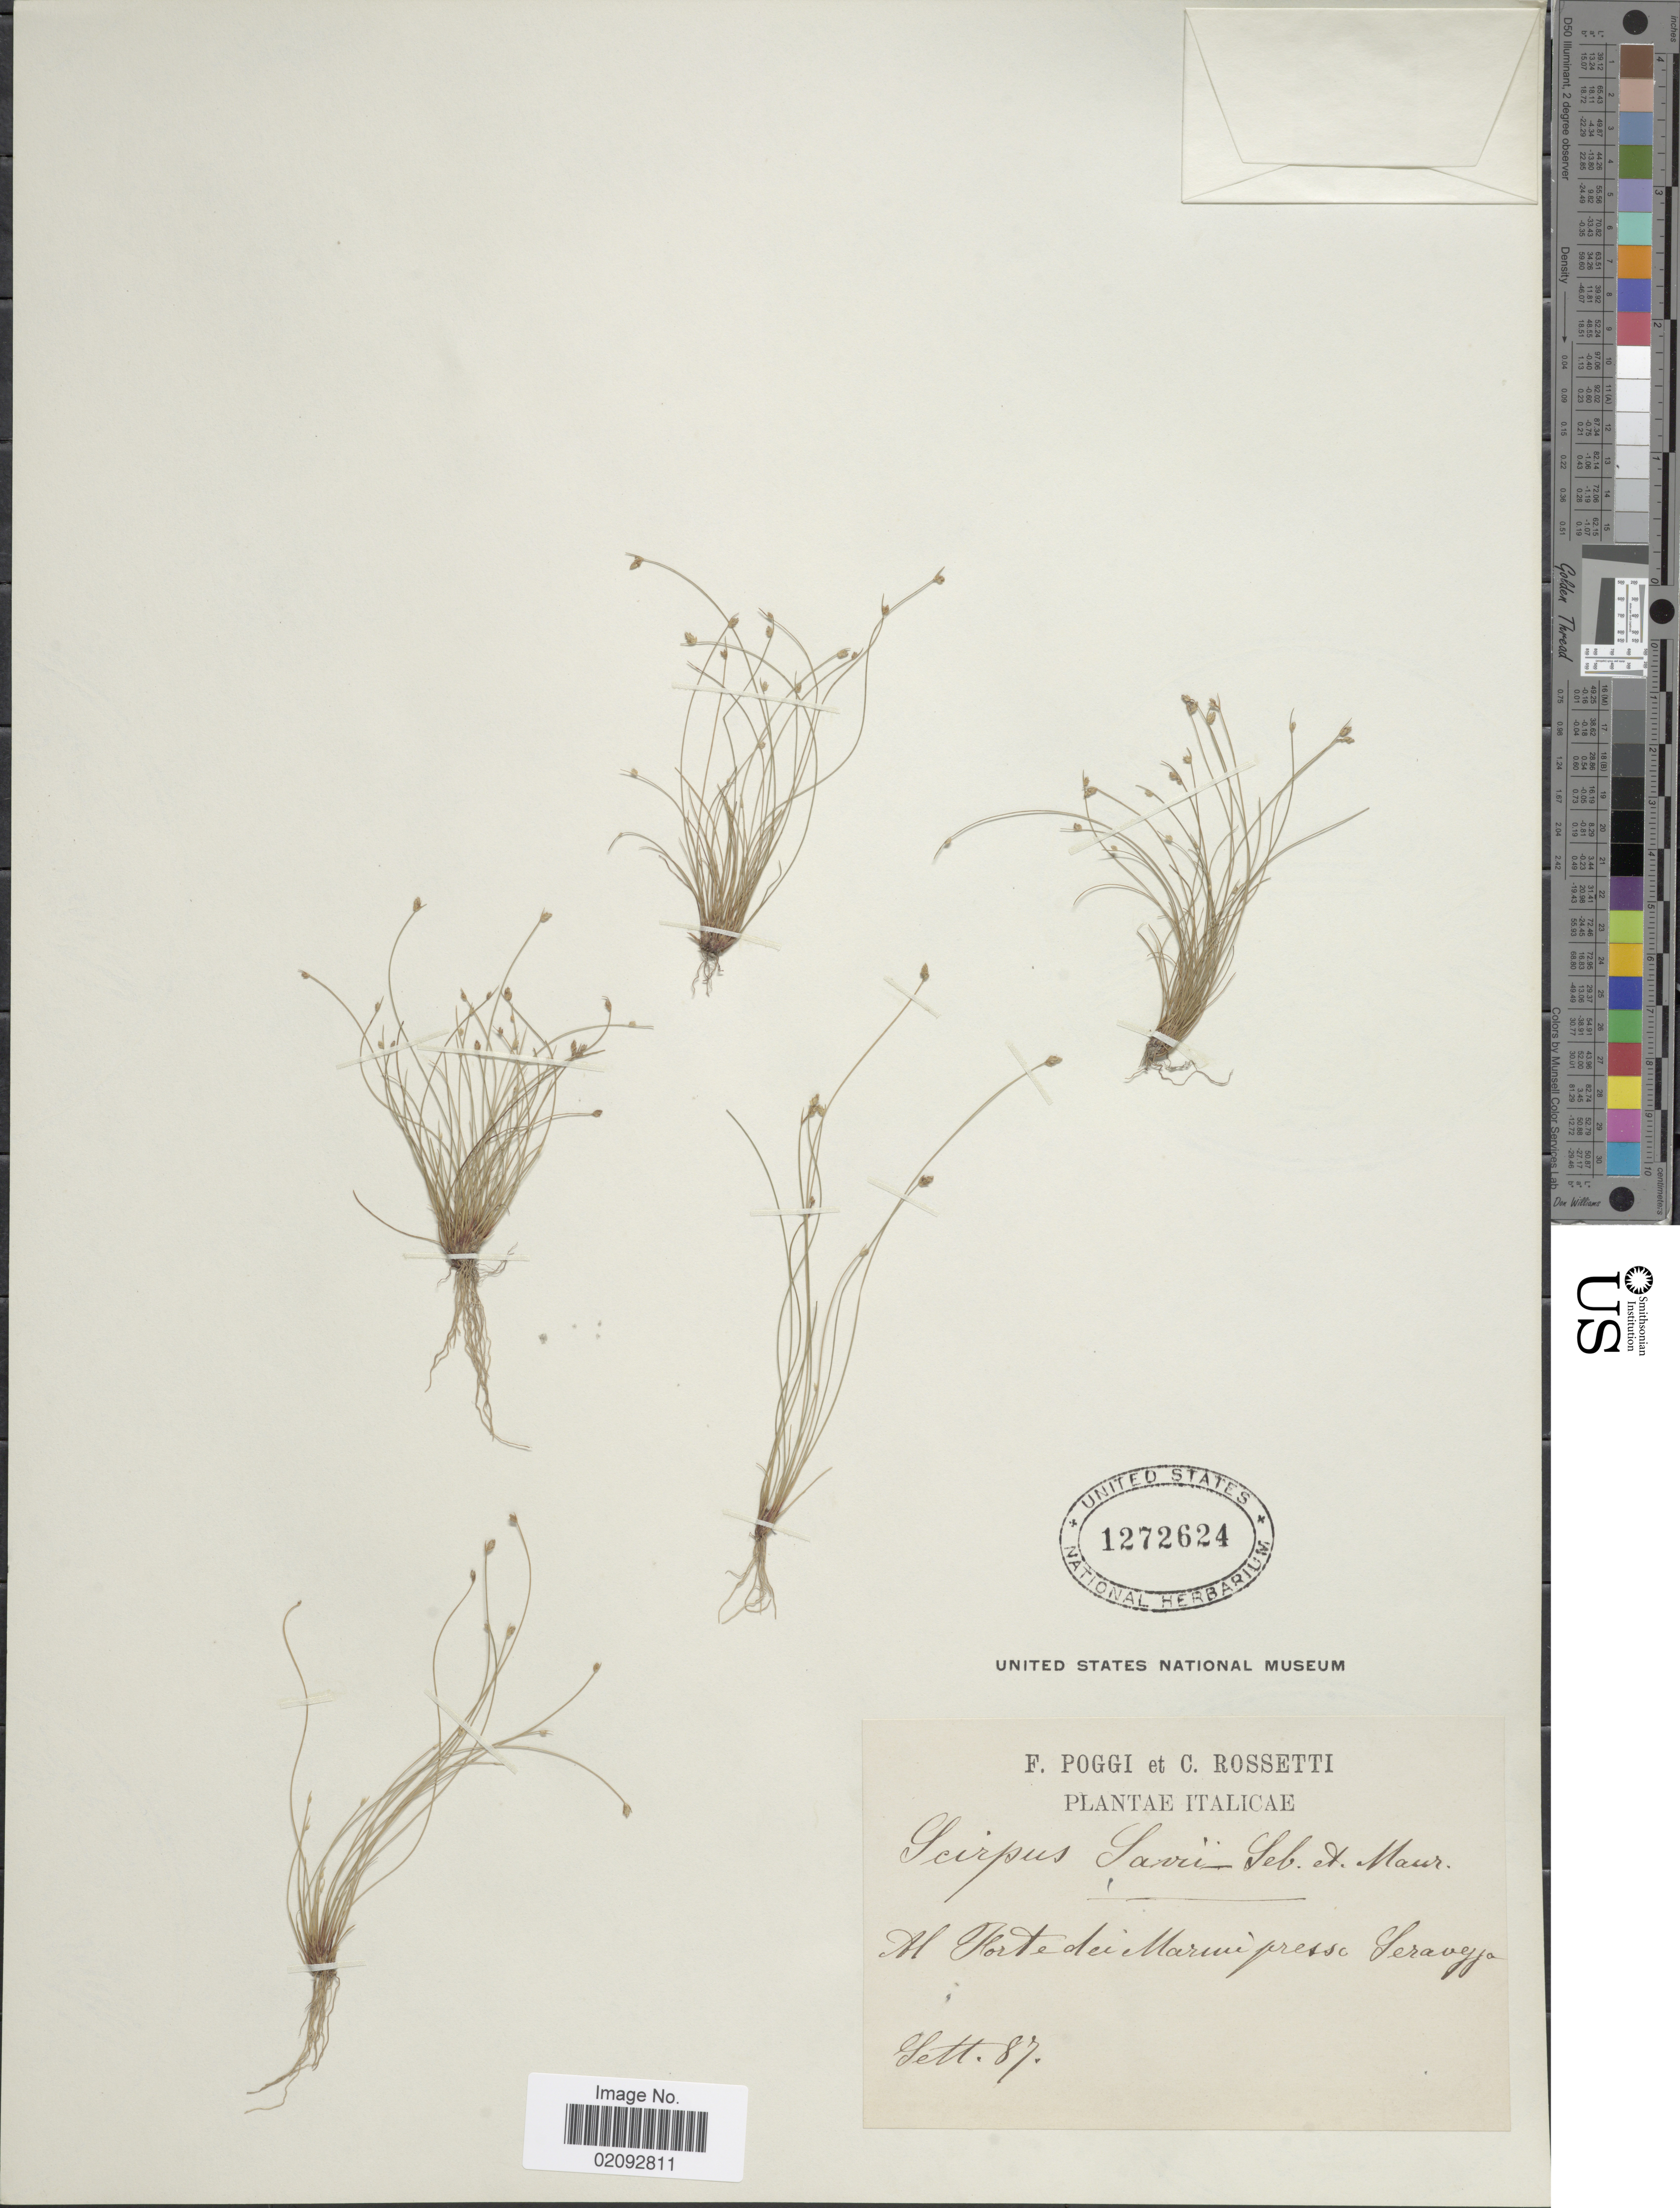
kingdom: Plantae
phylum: Tracheophyta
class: Liliopsida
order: Poales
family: Cyperaceae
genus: Isolepis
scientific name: Isolepis cernua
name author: (Vahl) Roem. & Schult.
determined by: Strong, Mark T., (BOT), Smithsonian Institution - National Museum of Natural History (UNITED STATES)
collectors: F. Poggi & C. Rossetti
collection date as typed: Transcribed d/m/y: /9/87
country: Italy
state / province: Tuscany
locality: Al Florte de Marini presso [interpreted] Seravezza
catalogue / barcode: US 1272624